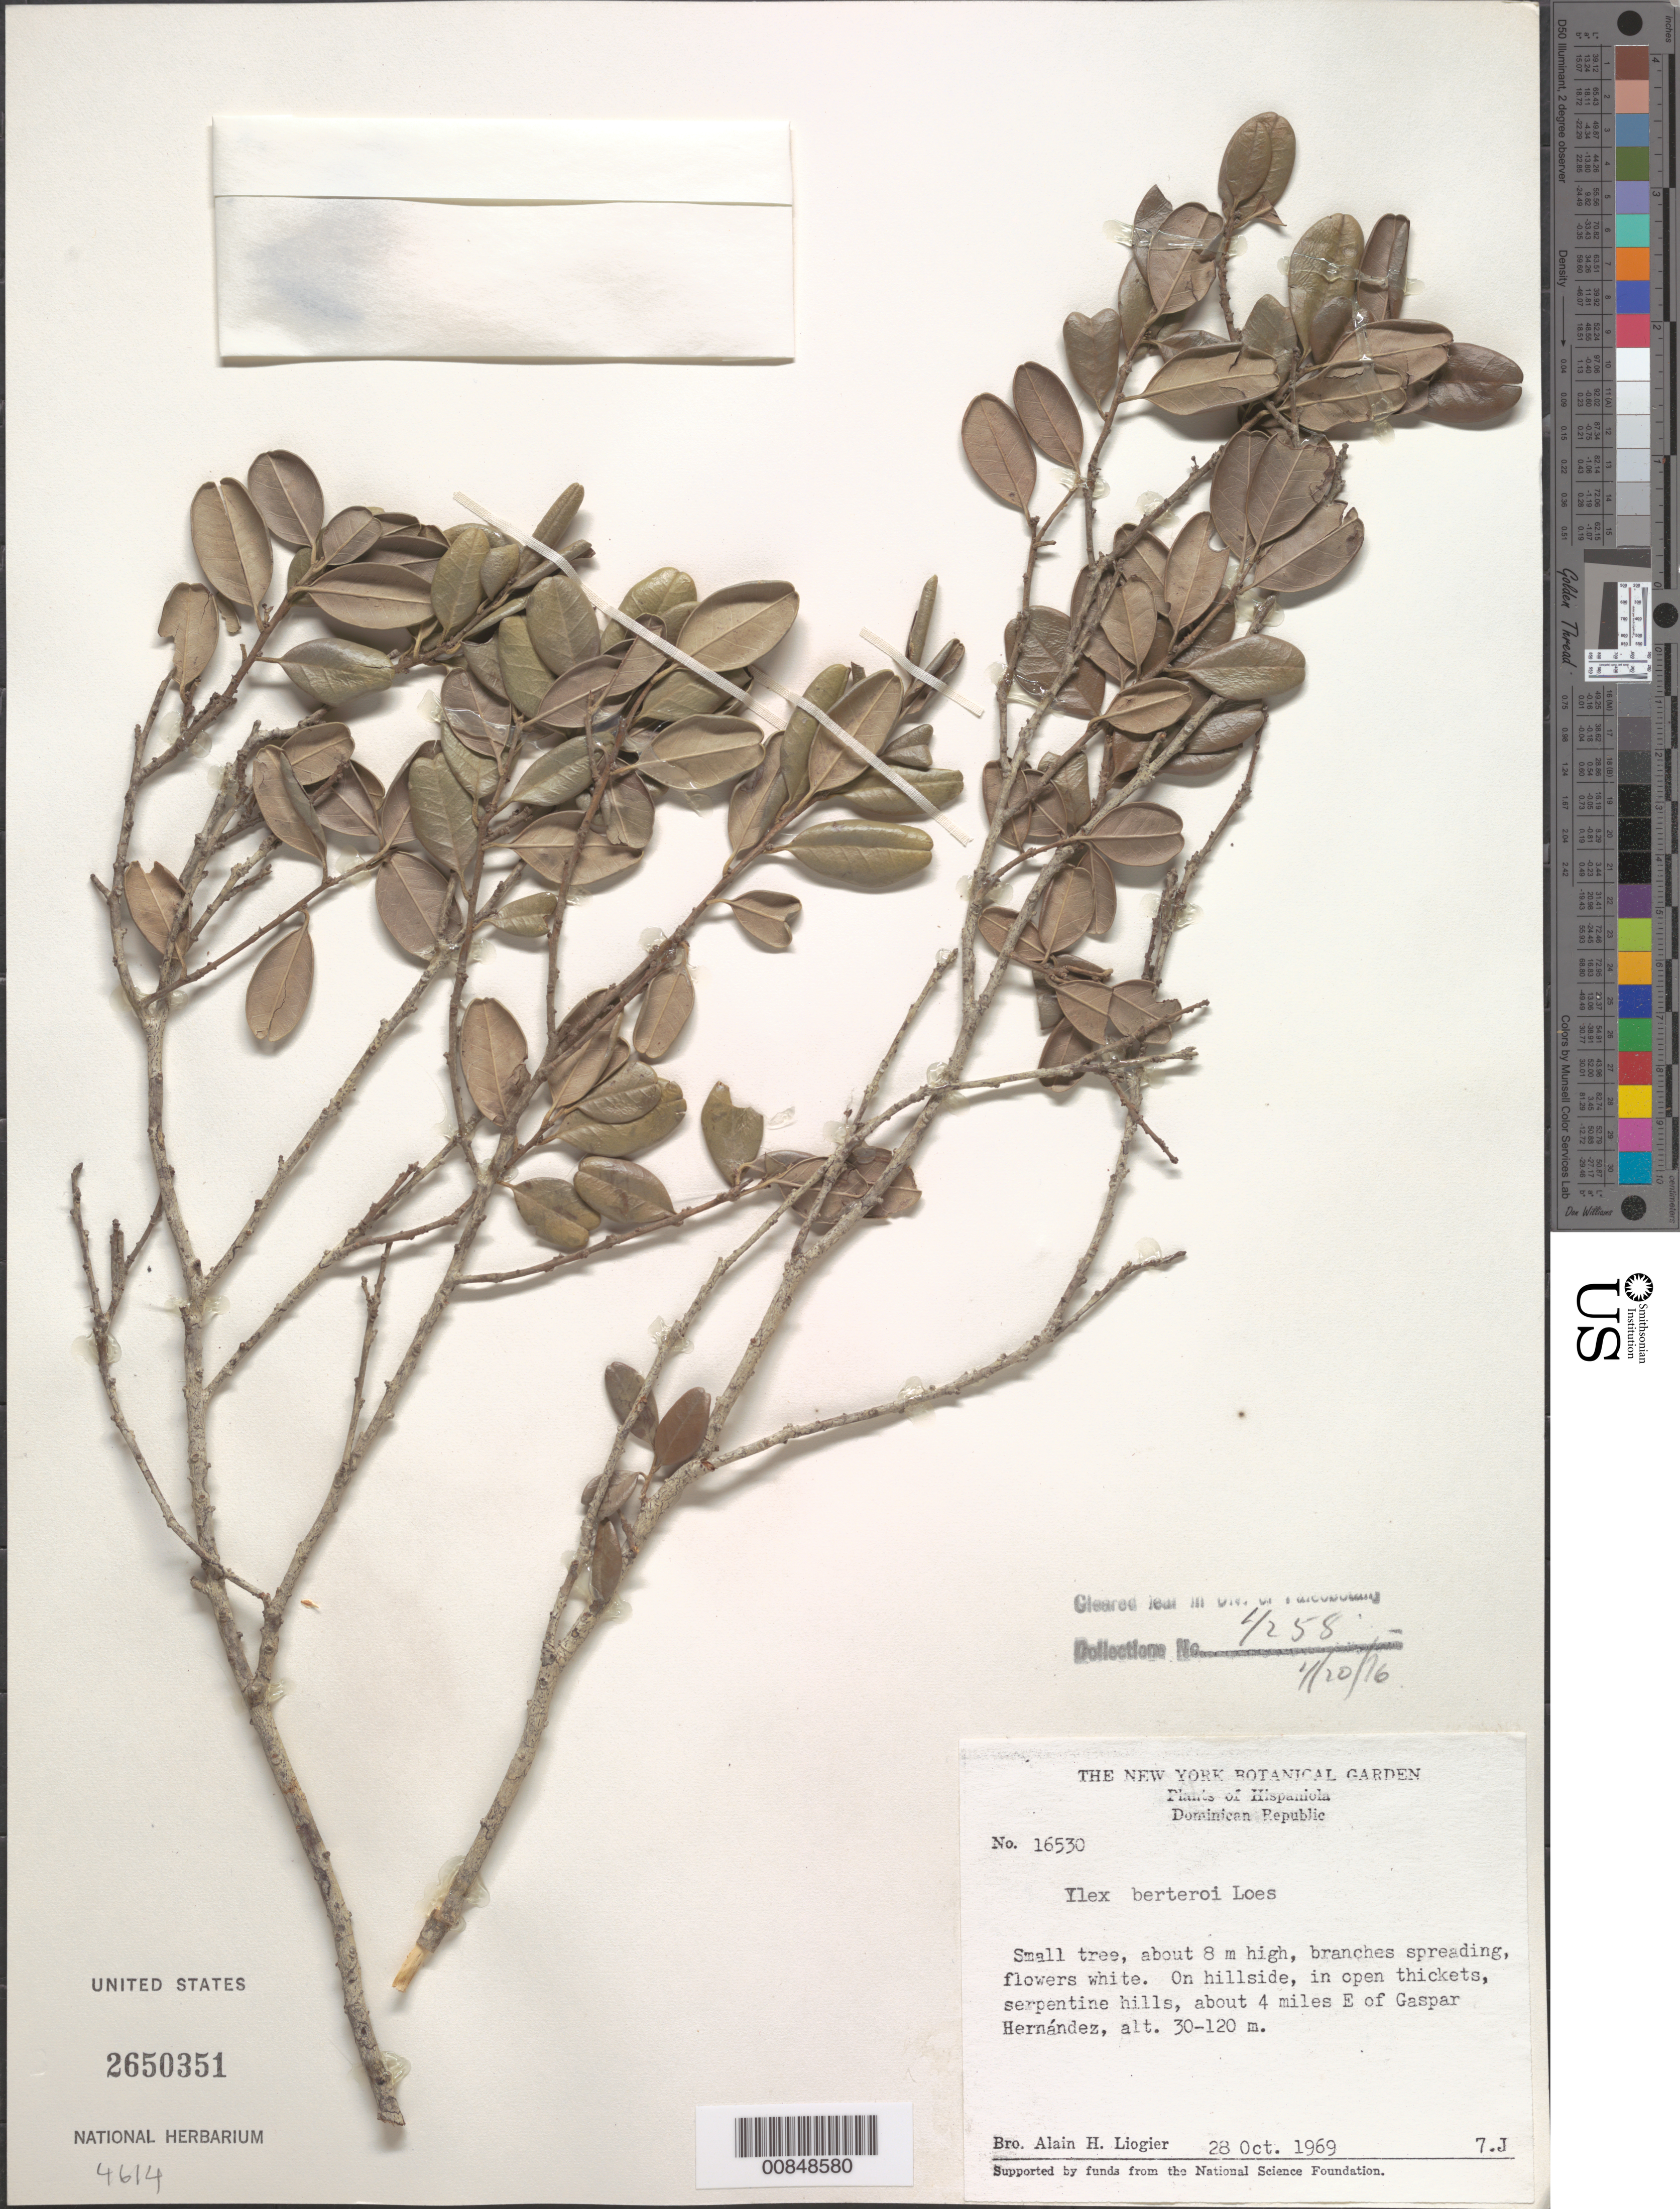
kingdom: Plantae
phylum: Tracheophyta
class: Magnoliopsida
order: Aquifoliales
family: Aquifoliaceae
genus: Ilex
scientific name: Ilex berteroi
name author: Loes.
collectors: A. H. Liogier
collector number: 16530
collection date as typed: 28 Oct 1969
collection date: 1969-10-28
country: Dominican Republic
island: Hispaniola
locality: Ca. 4 miles E of Gaspar Hernández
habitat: On hillside, in open thickets on serpentine hills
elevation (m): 30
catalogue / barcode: US 2650351